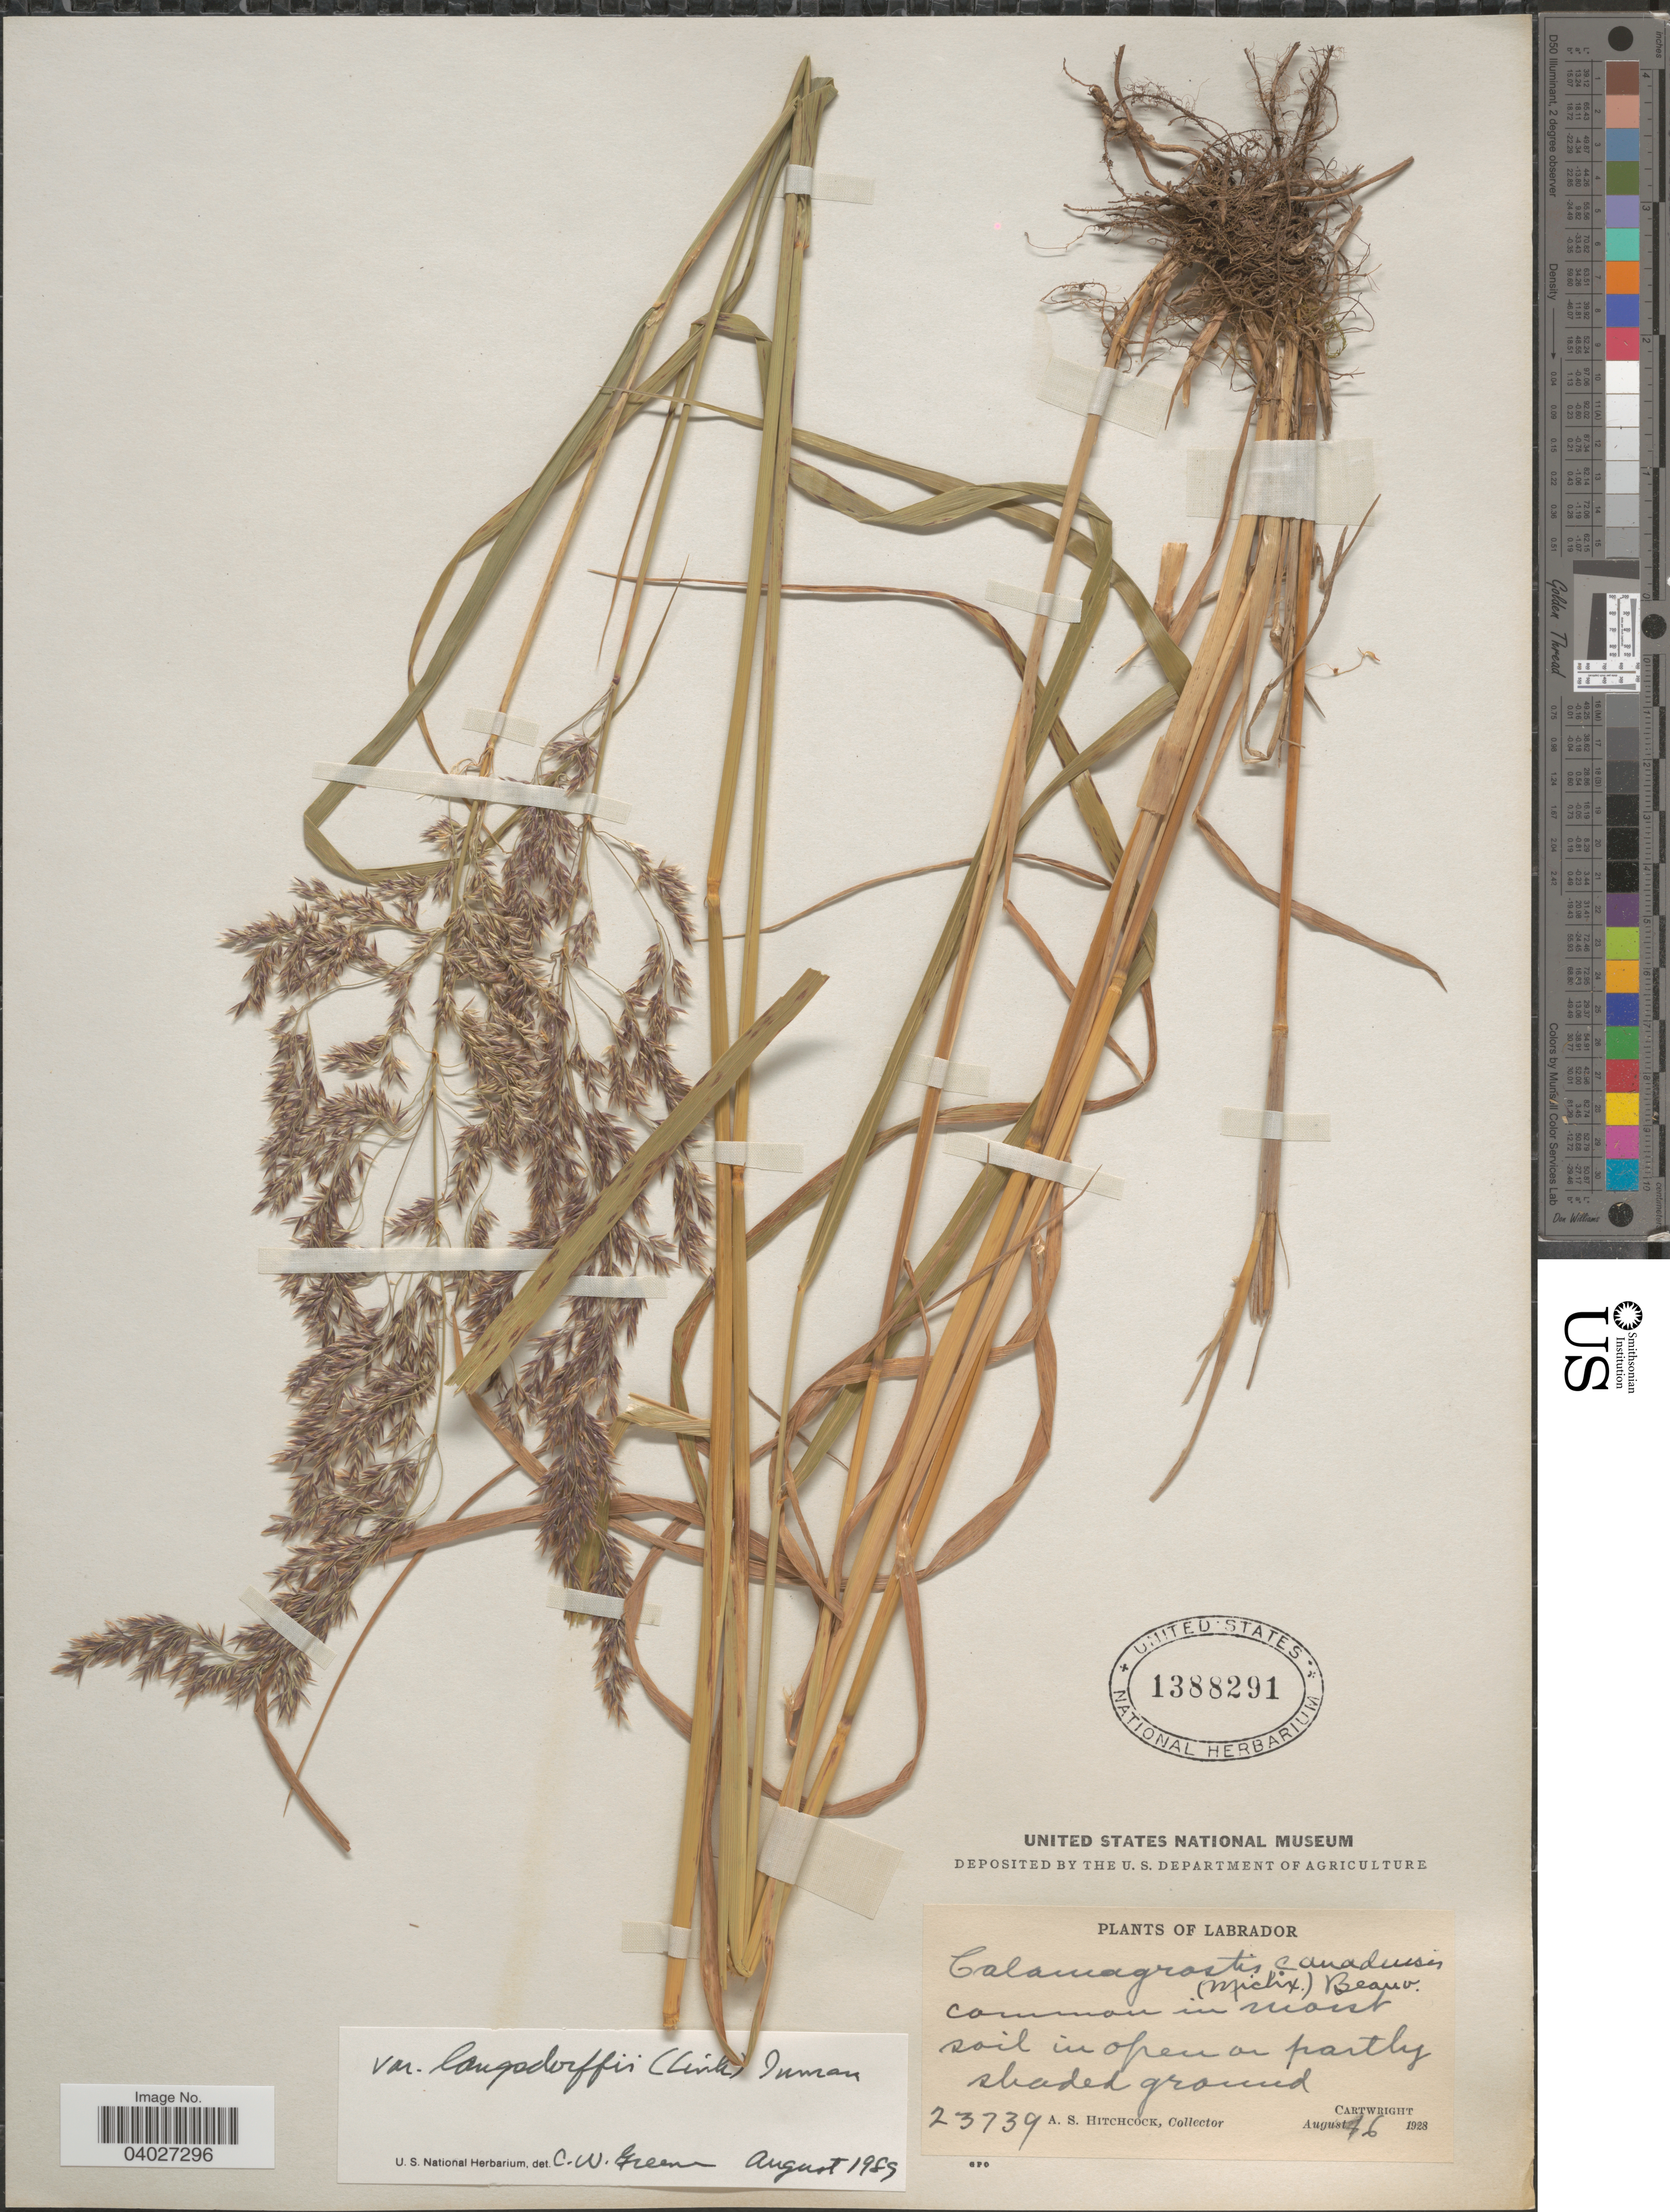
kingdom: Plantae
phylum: Tracheophyta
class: Liliopsida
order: Poales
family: Poaceae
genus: Calamagrostis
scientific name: Calamagrostis canadensis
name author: (Michx.) P. Beauv.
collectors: A. S. Hitchcock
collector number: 23739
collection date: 1928-08-16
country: Canada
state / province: Newfoundland and Labrador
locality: Labrador. Cartwright.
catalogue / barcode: US 1388291